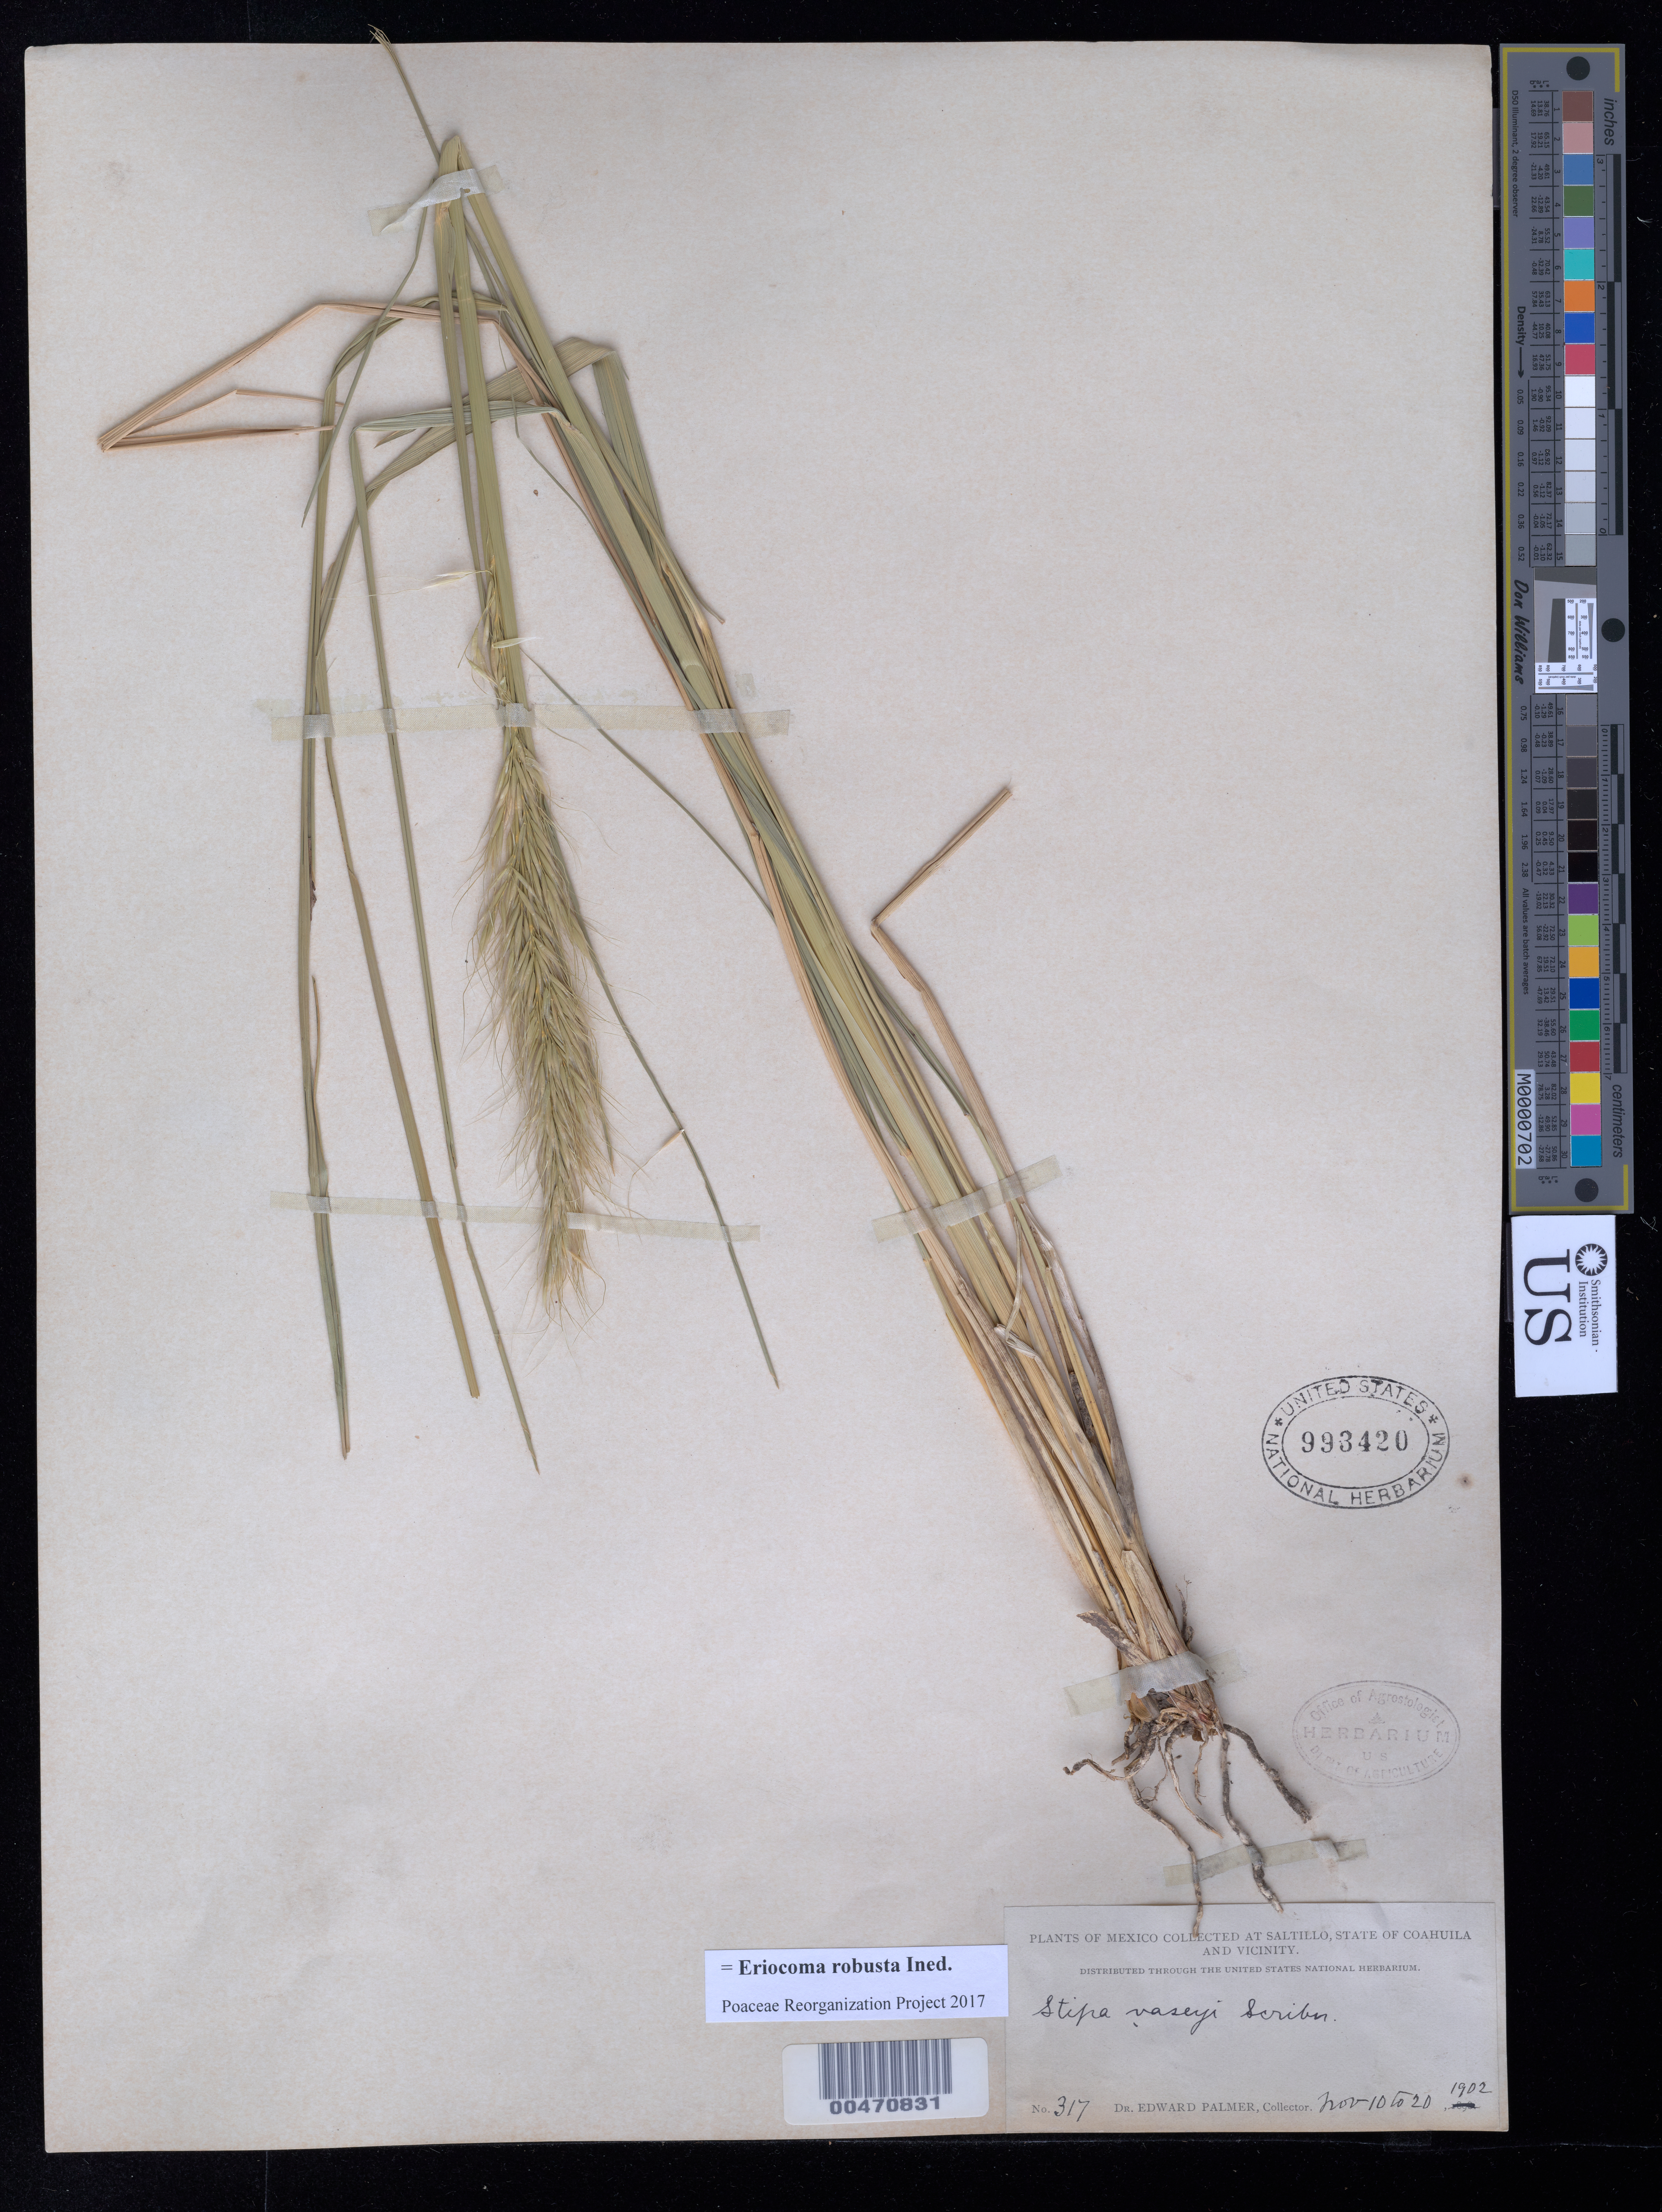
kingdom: Plantae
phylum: Tracheophyta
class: Liliopsida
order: Poales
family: Poaceae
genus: Eriocoma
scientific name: Eriocoma robusta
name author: (Vasey) Romasch.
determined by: Poaceae Reorganization Project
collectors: E. Palmer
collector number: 317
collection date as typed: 10 Nov 1902 to 20 Nov 1902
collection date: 1902-11-10/1902-11-20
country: Mexico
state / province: Coahuila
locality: Saltillo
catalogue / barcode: US 993420